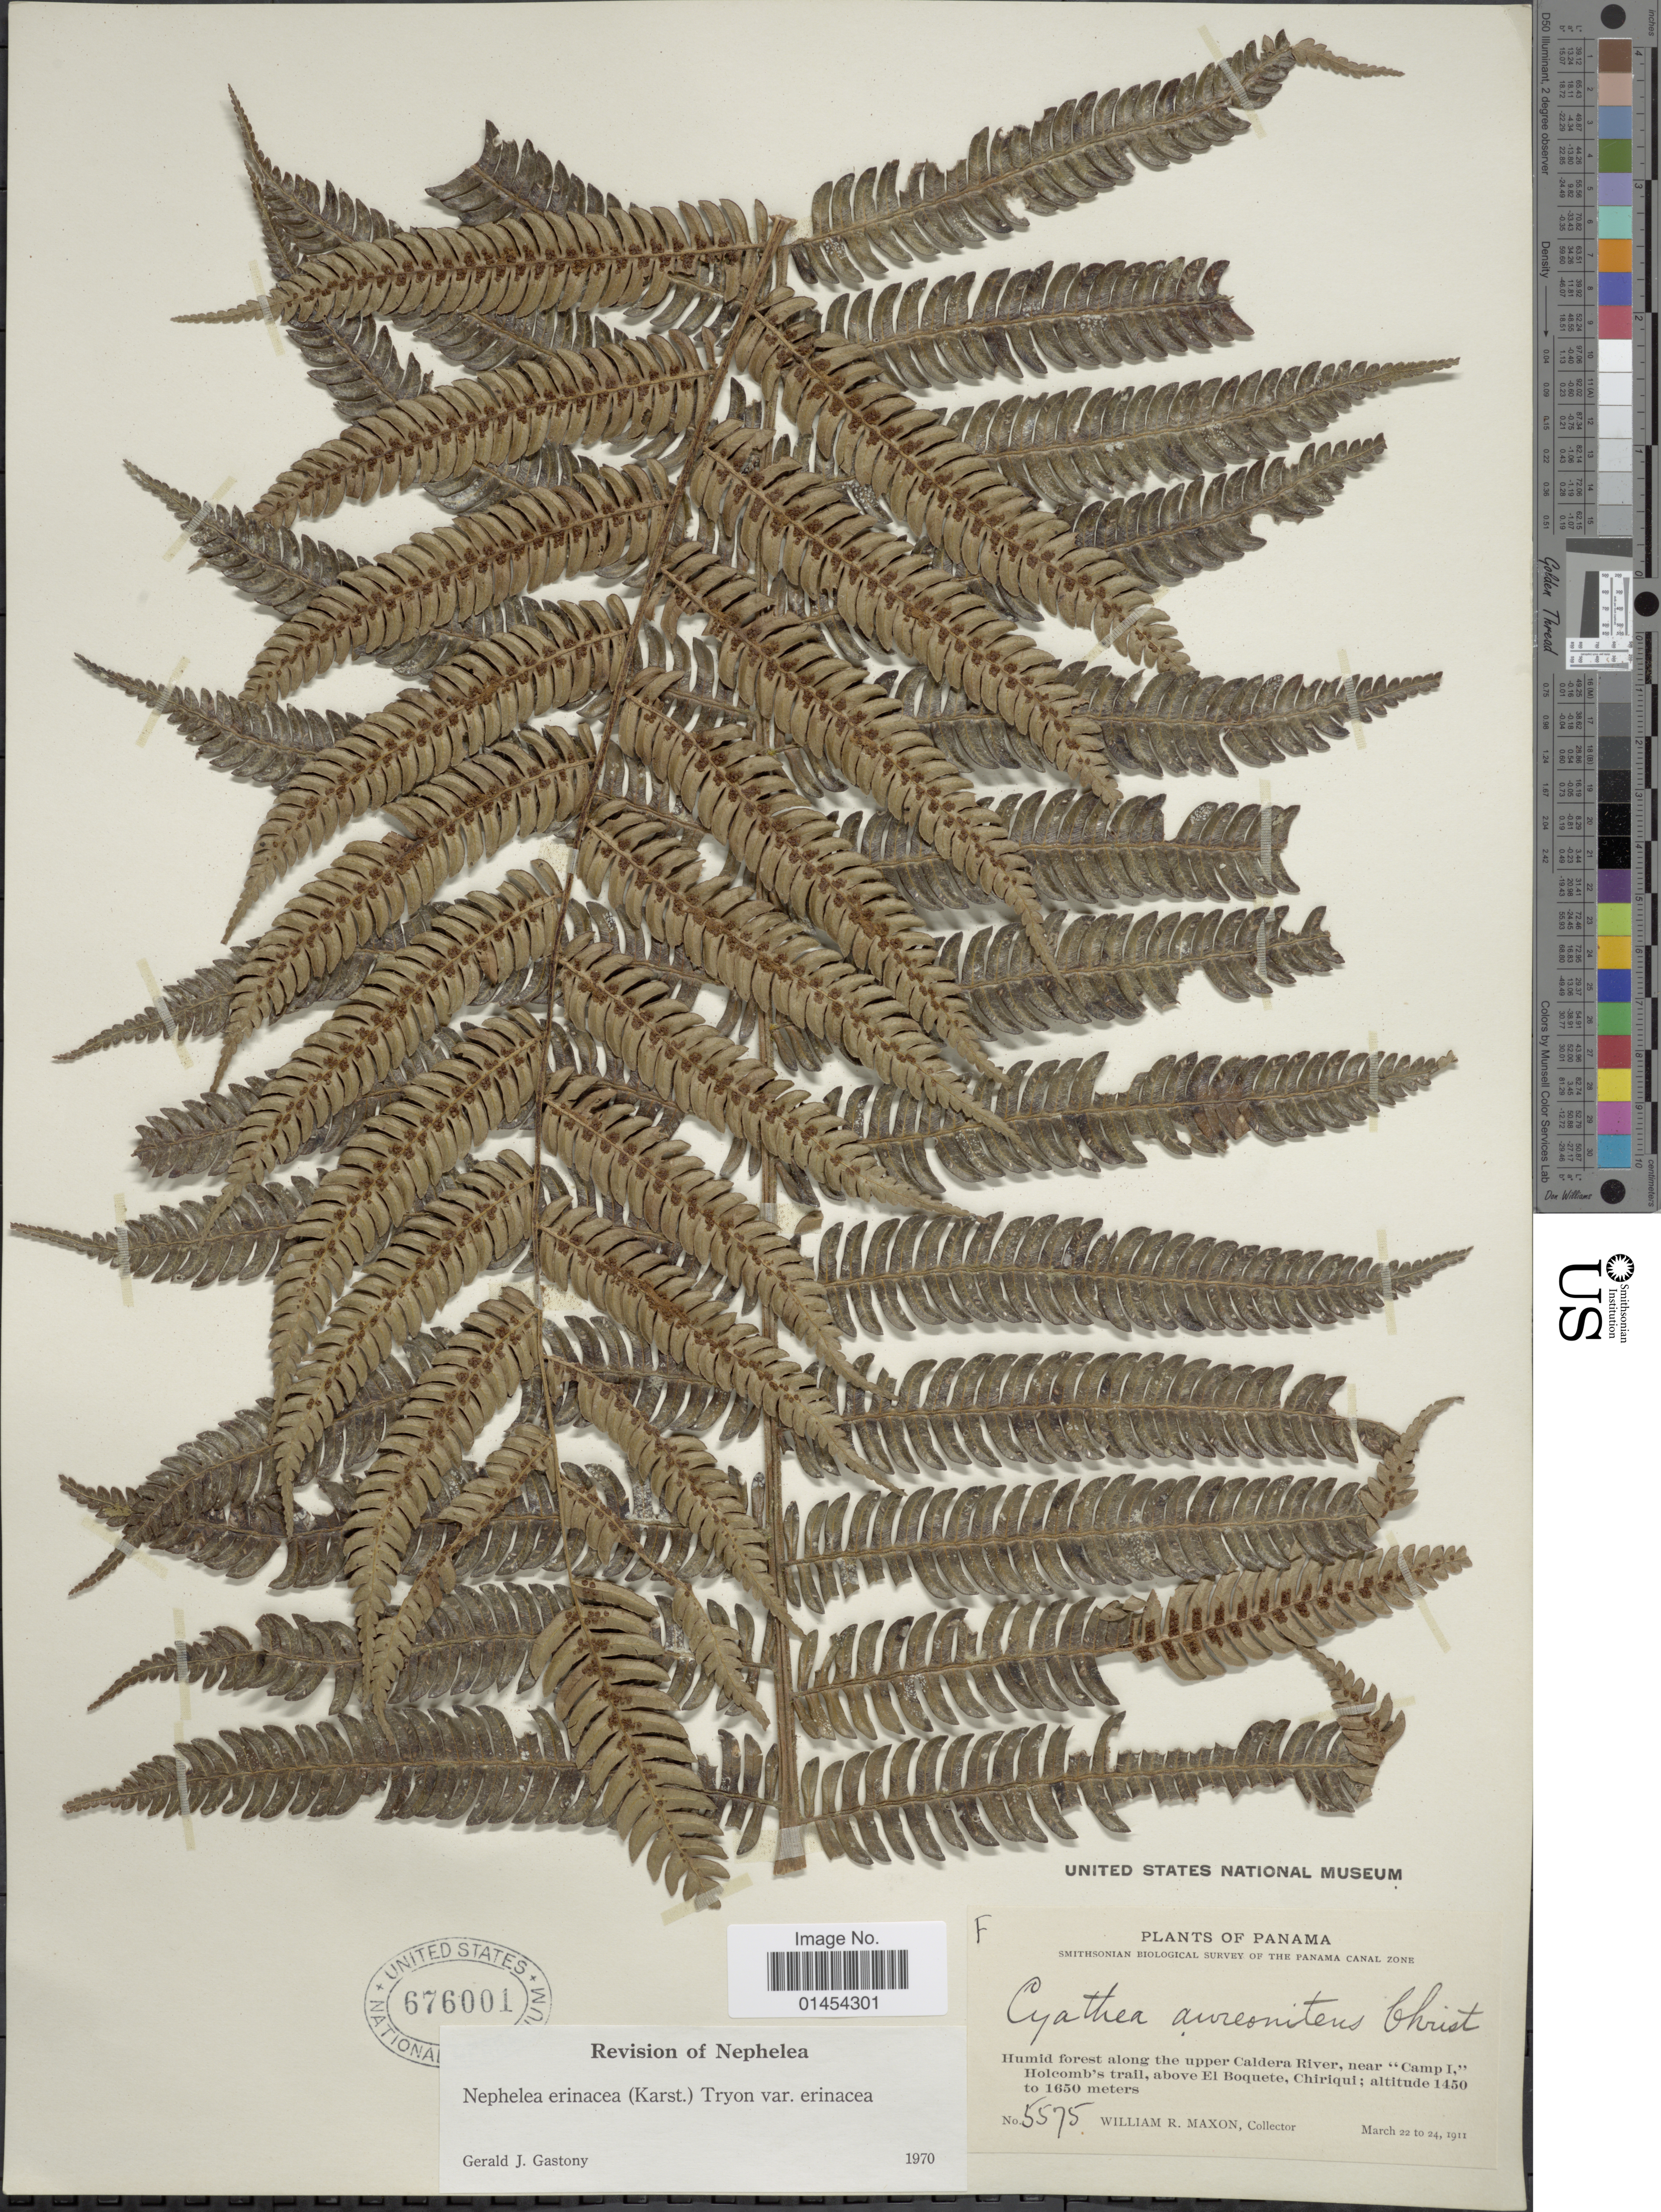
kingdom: Plantae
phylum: Tracheophyta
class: Polypodiopsida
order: Cyatheales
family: Cyatheaceae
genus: Alsophila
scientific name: Alsophila erinacea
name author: (H. Karst.) D.S. Conant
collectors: W. R. Maxon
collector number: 5575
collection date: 1911-03-22/1911-03-24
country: Panama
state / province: Chiriqui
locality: Humid forest along the upper Caldera River, near "Camp I", Holcomb's trail, above El Boquete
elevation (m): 1450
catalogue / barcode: US 676001